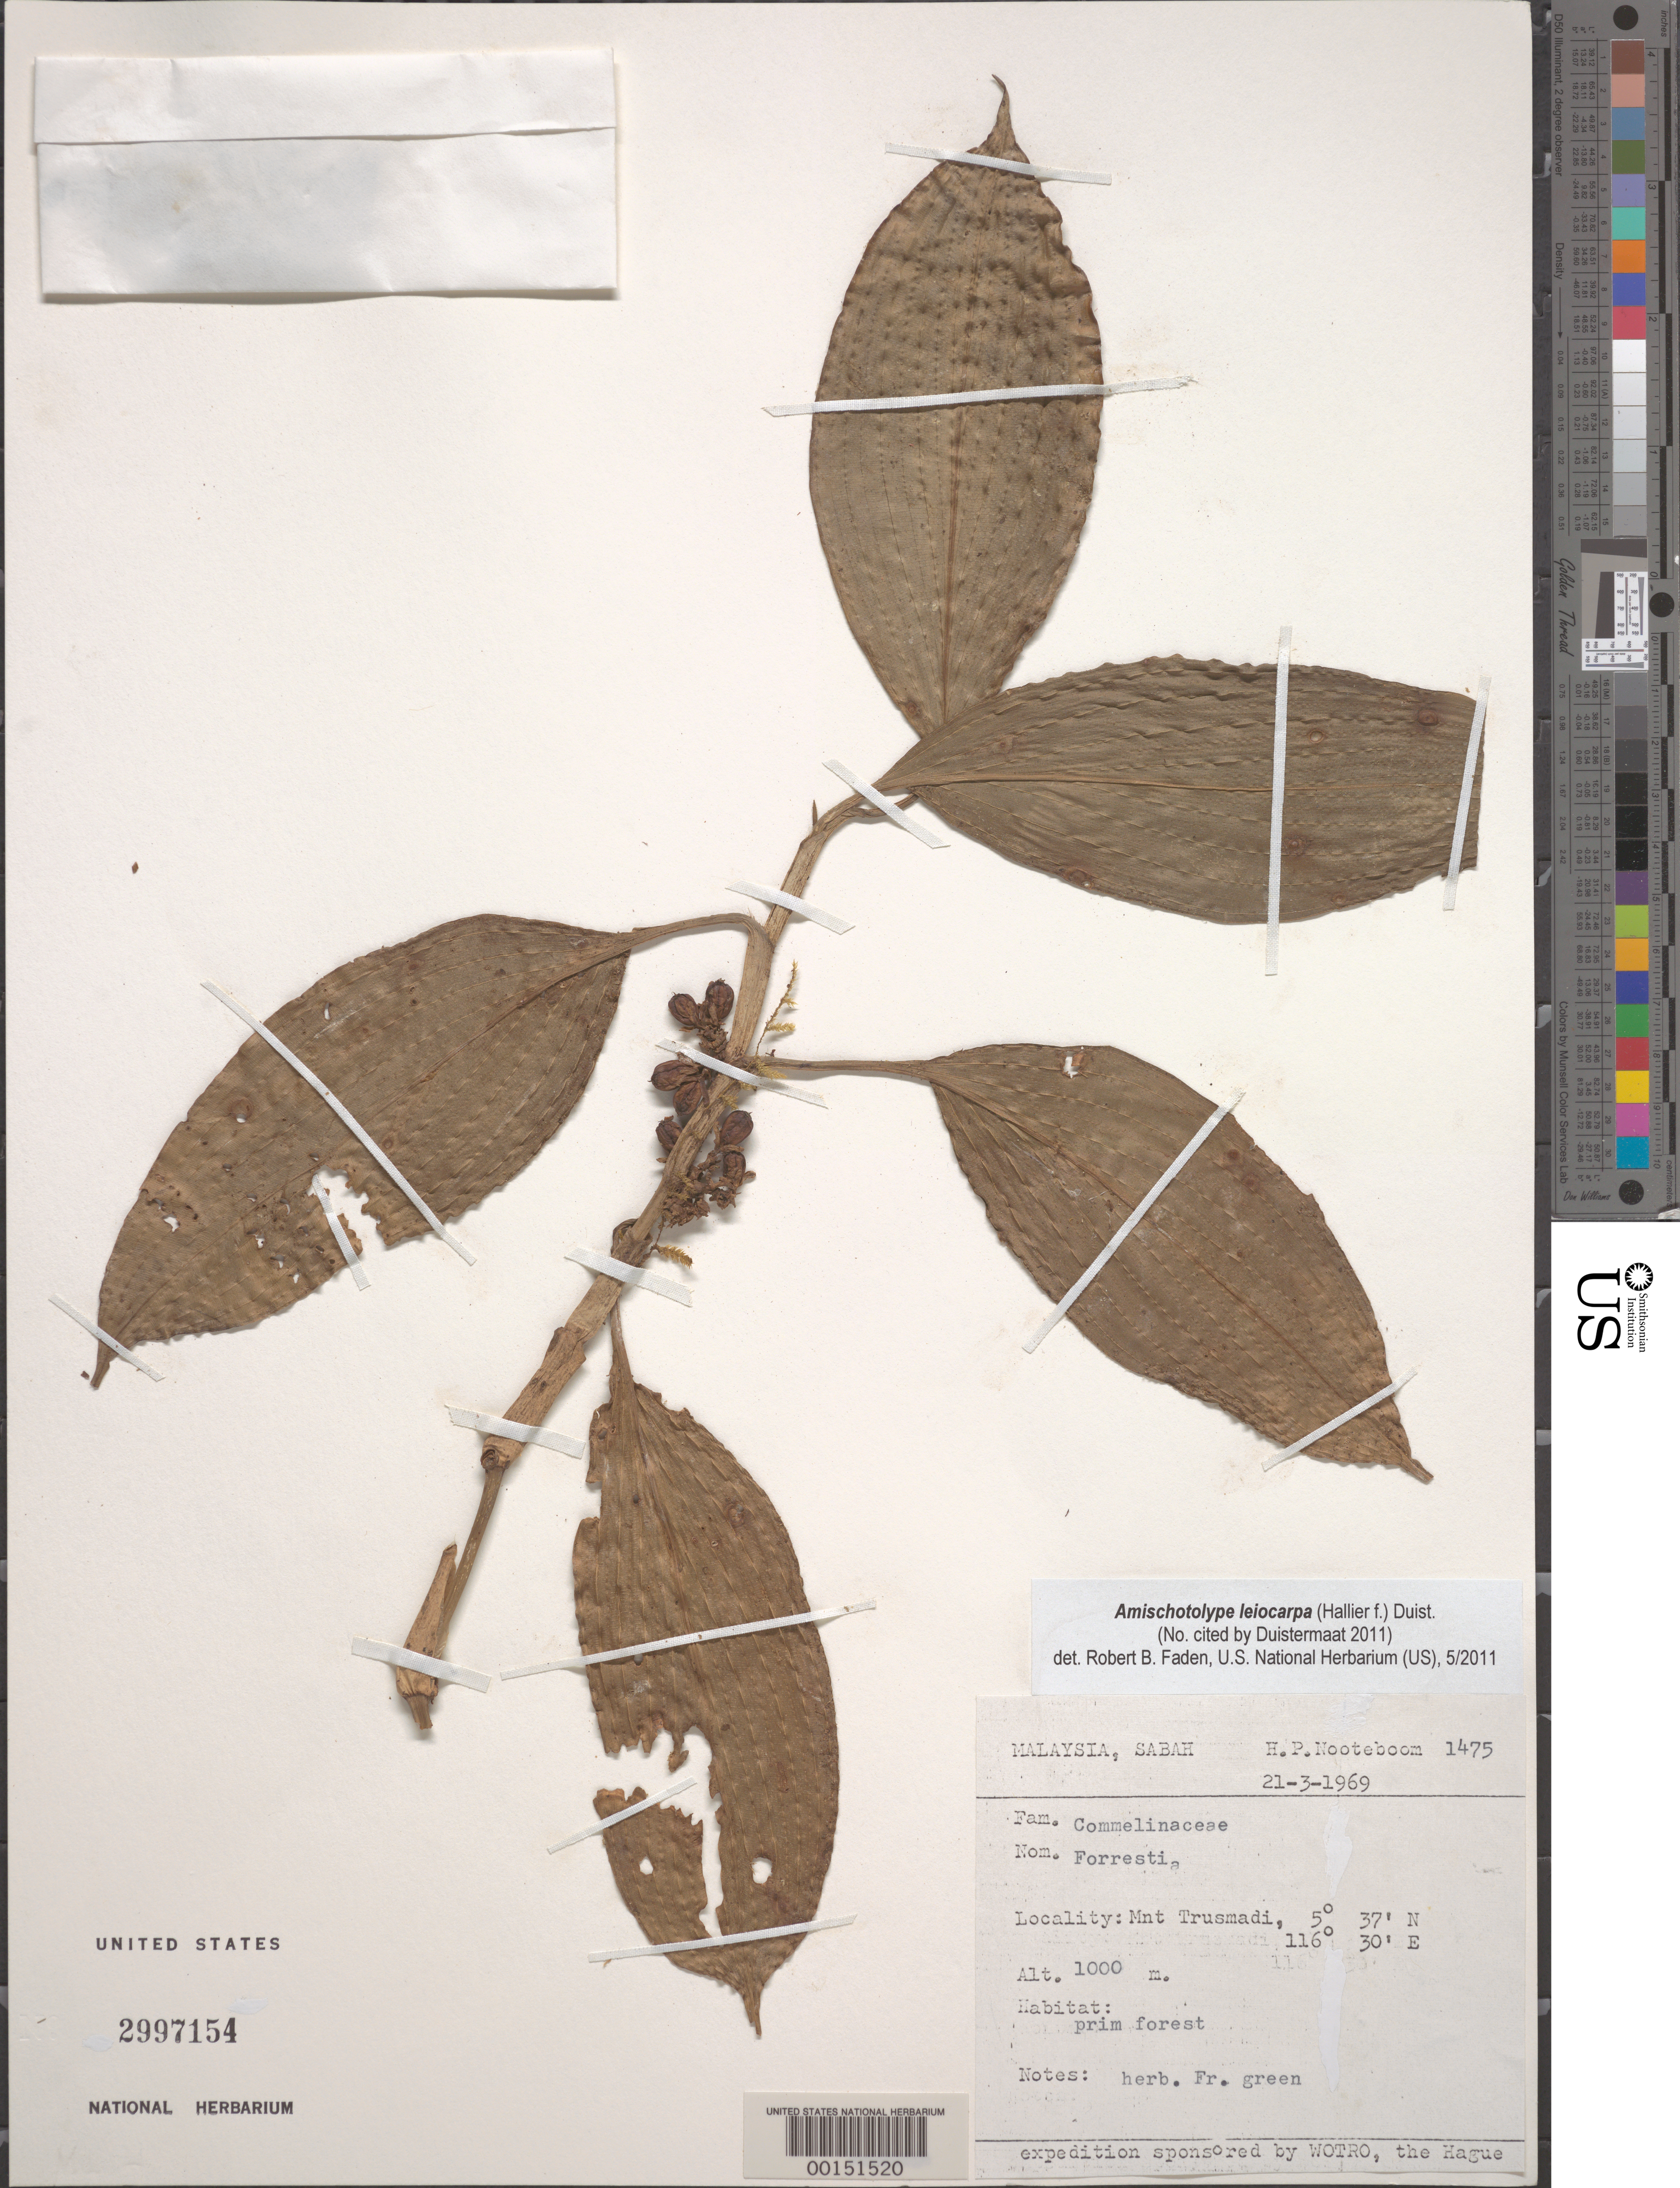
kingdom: Plantae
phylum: Tracheophyta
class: Liliopsida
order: Commelinales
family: Commelinaceae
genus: Amischotolype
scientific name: Amischotolype leiocarpa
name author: (Hallier f.) Duist.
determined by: Faden, Robert B., (US), Smithsonian Institution - National Museum of Natural History (UNITED STATES)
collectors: H. P. Nooteboom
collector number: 1475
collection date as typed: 21 Mar 1969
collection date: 1969-03-21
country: Malaysia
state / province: Sabah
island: Borneo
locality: Mt. trusmadi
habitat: Forest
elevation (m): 1000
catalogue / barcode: US 2997154